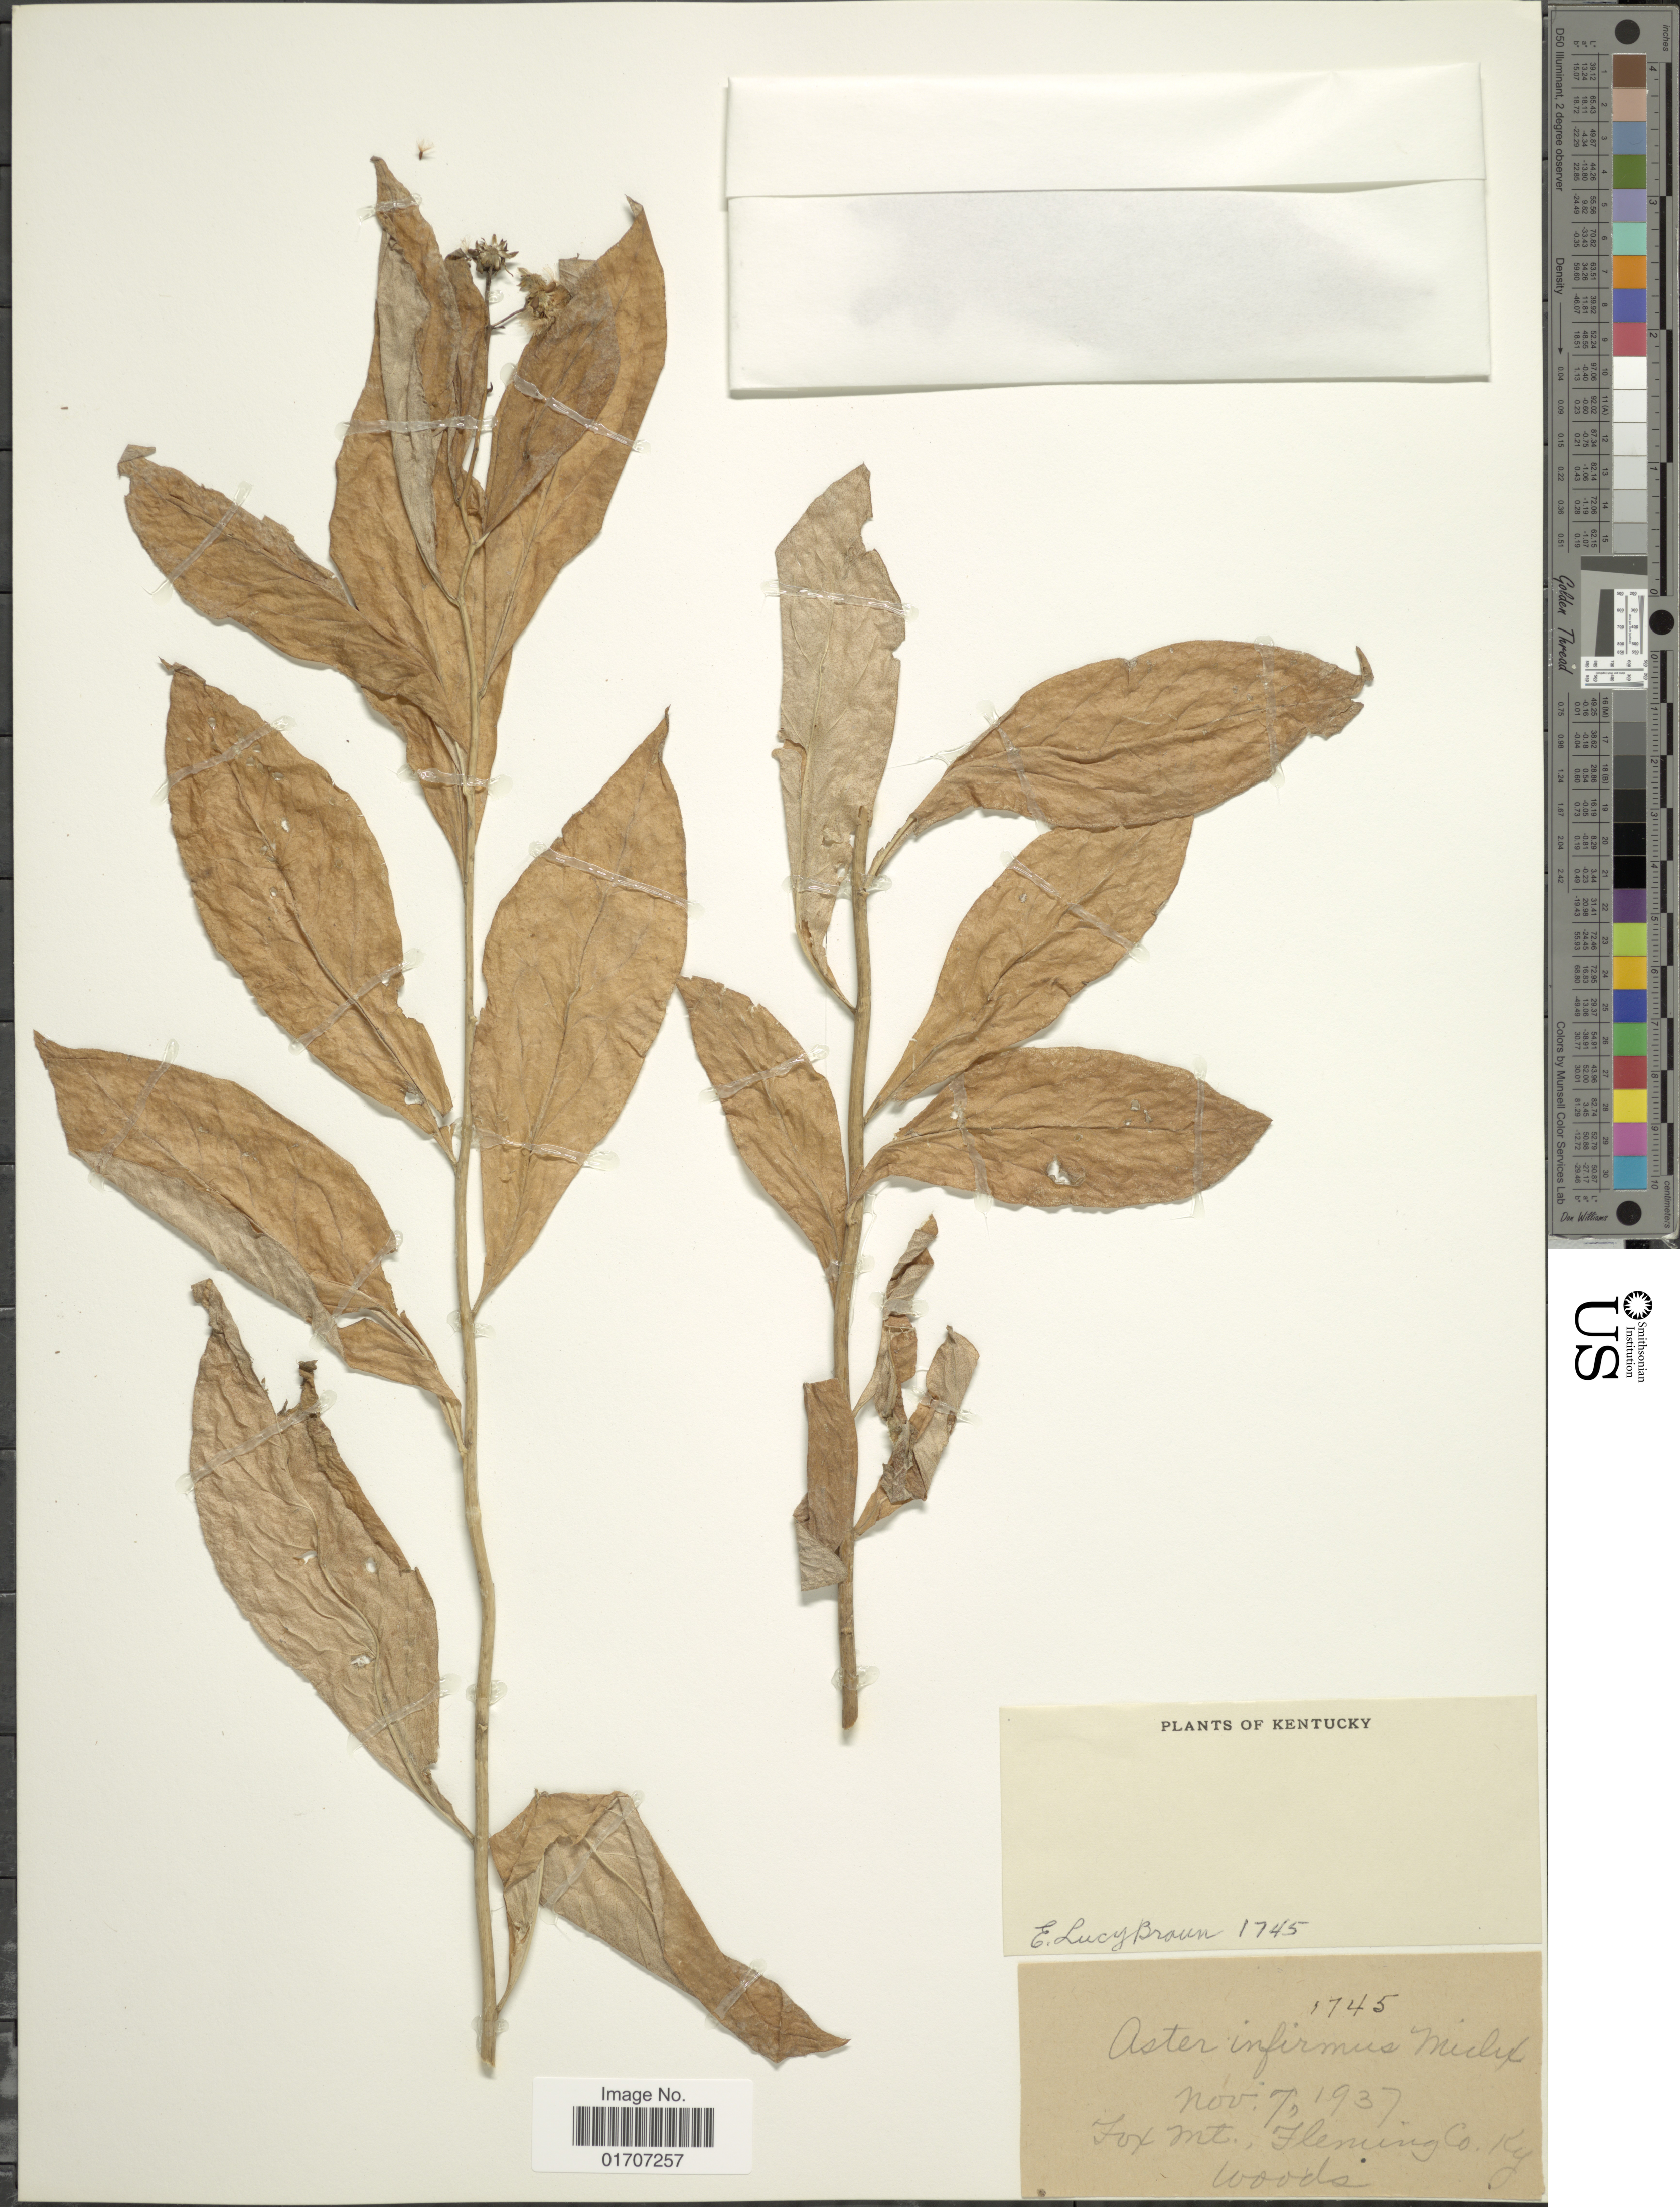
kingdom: Plantae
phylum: Tracheophyta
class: Magnoliopsida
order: Asterales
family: Asteraceae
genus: Doellingeria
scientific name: Doellingeria infirma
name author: (Michx.) Greene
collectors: E. L. Braun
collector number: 1745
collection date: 1937-11-07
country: United States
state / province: Kentucky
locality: Fox Mt., Fleming Co., Ky.